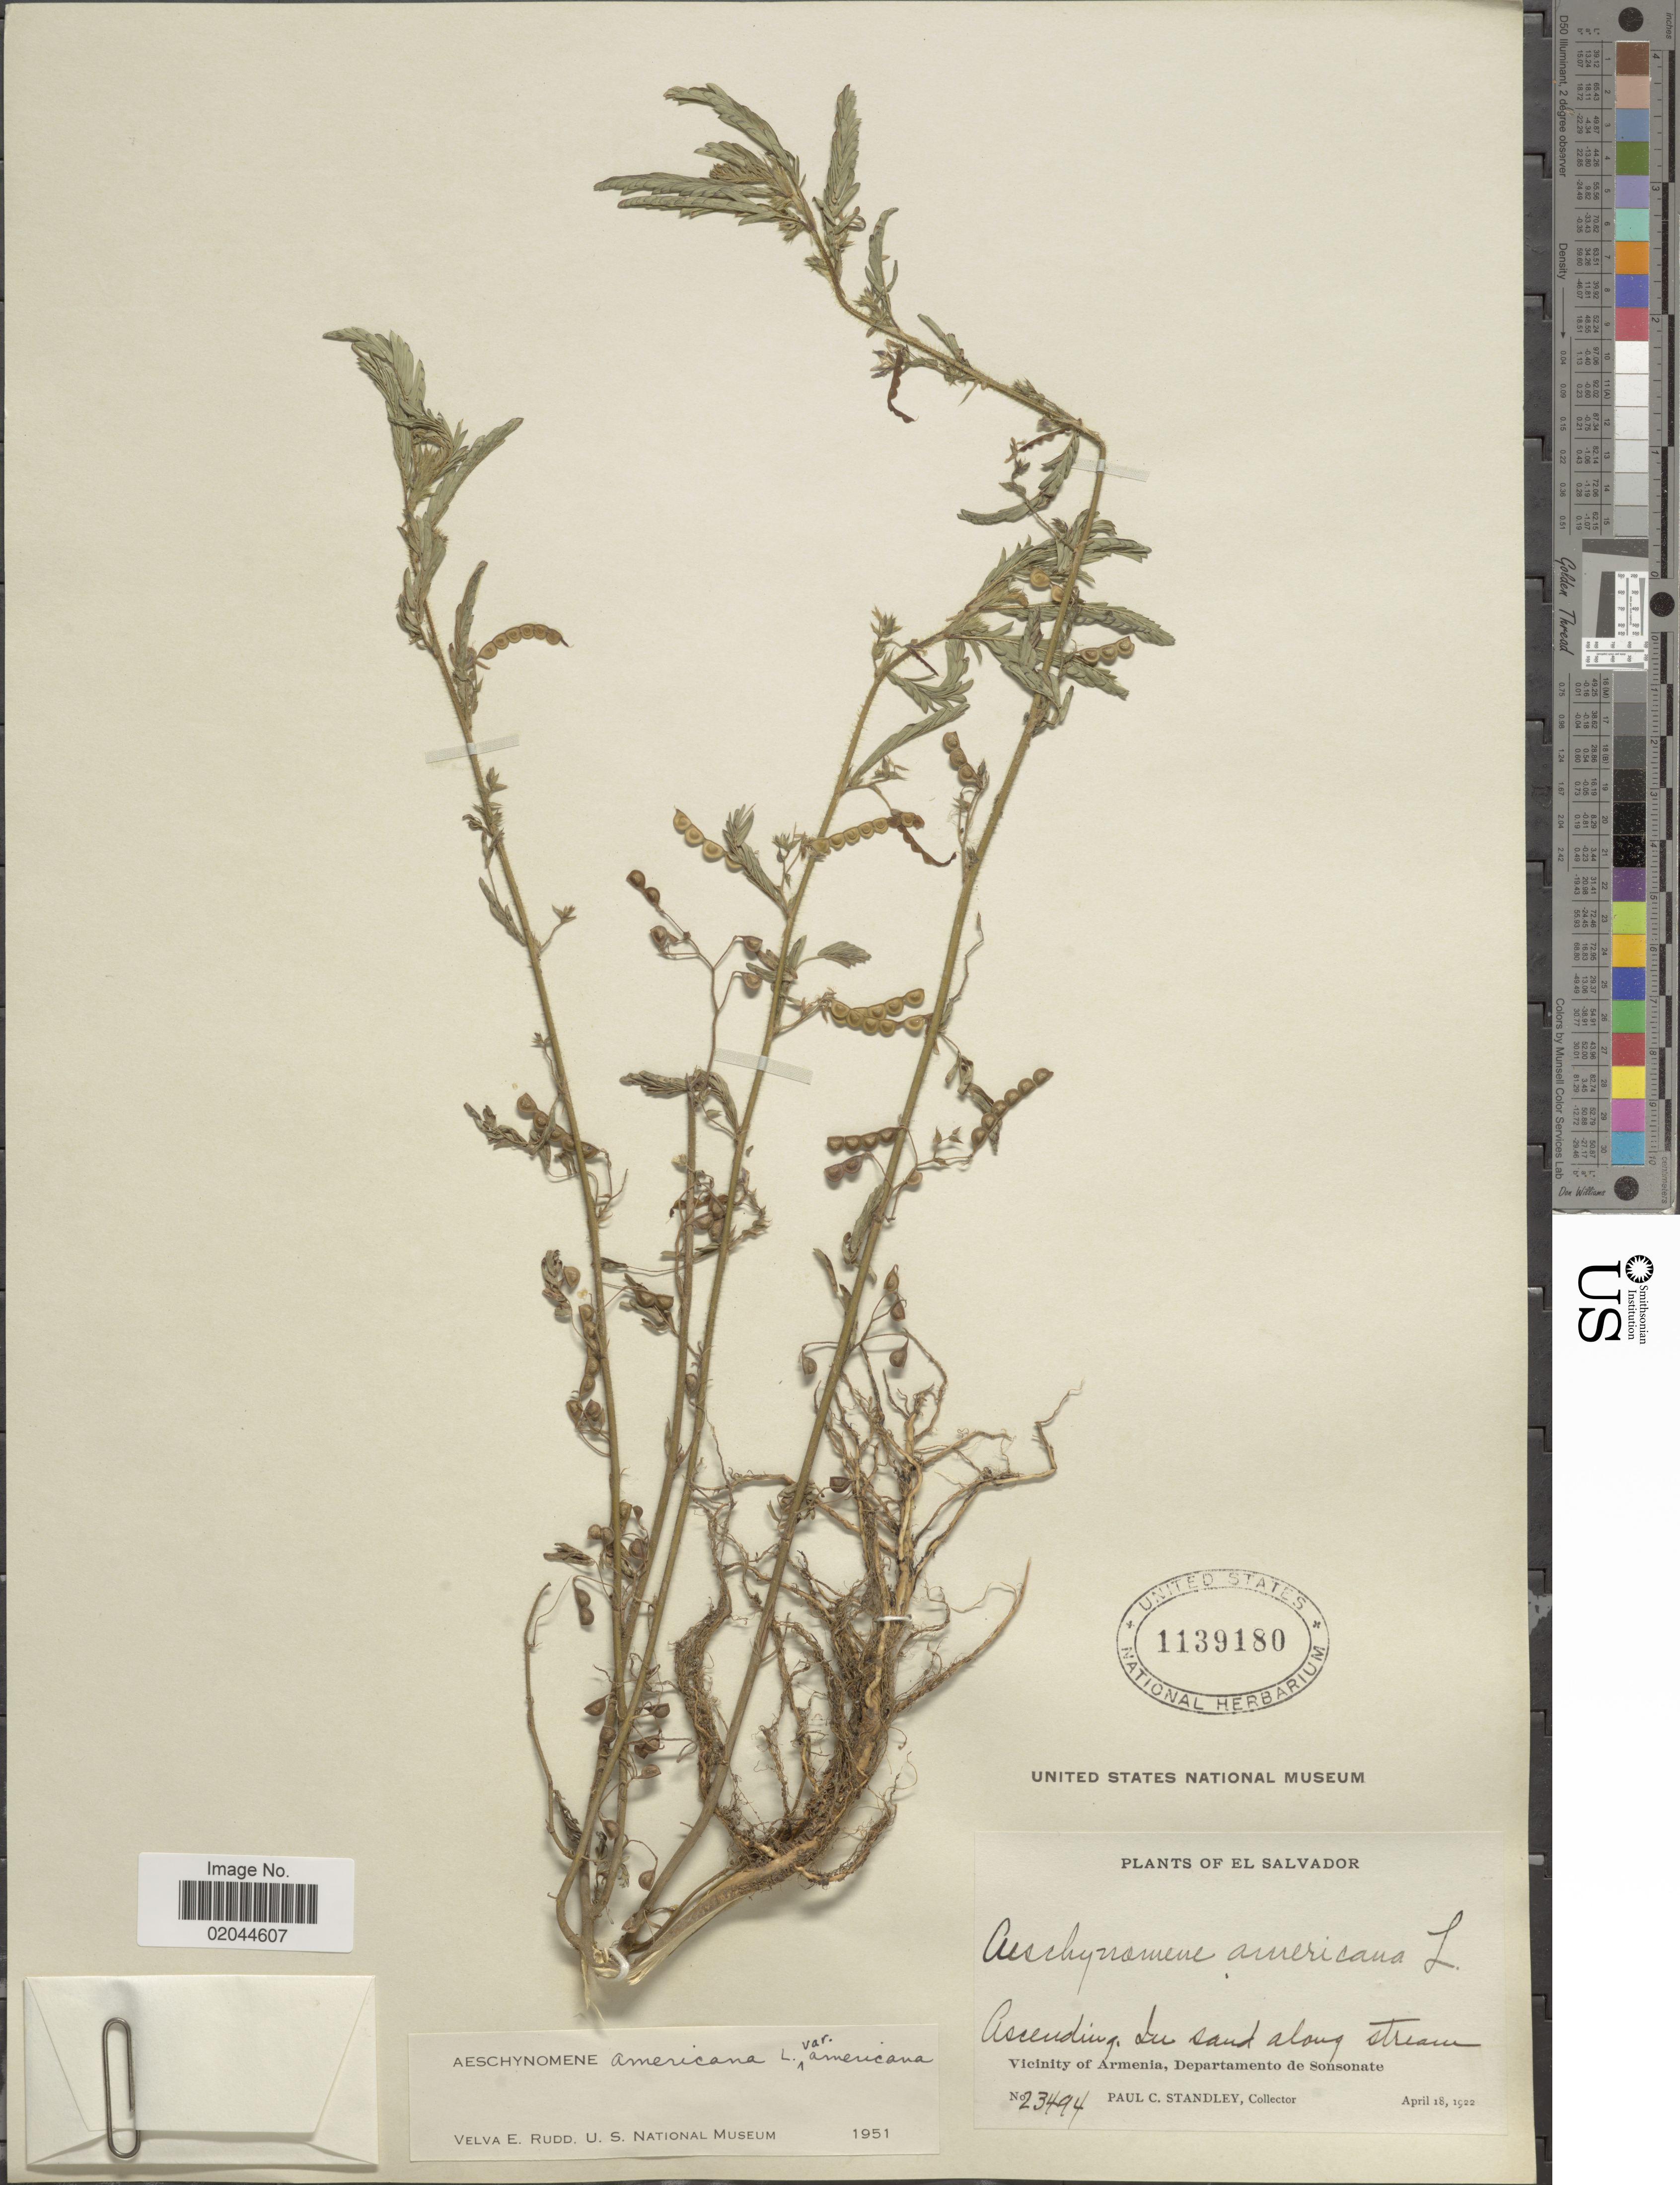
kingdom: Plantae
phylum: Tracheophyta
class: Magnoliopsida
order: Fabales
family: Fabaceae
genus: Aeschynomene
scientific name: Aeschynomene americana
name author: L.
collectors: P. C. Standley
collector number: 23494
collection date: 1922-04-18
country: El Salvador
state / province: Sonsonate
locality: In sand along stream, vicinity of Armenia, departamento de Sonsonate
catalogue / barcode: US 1139180